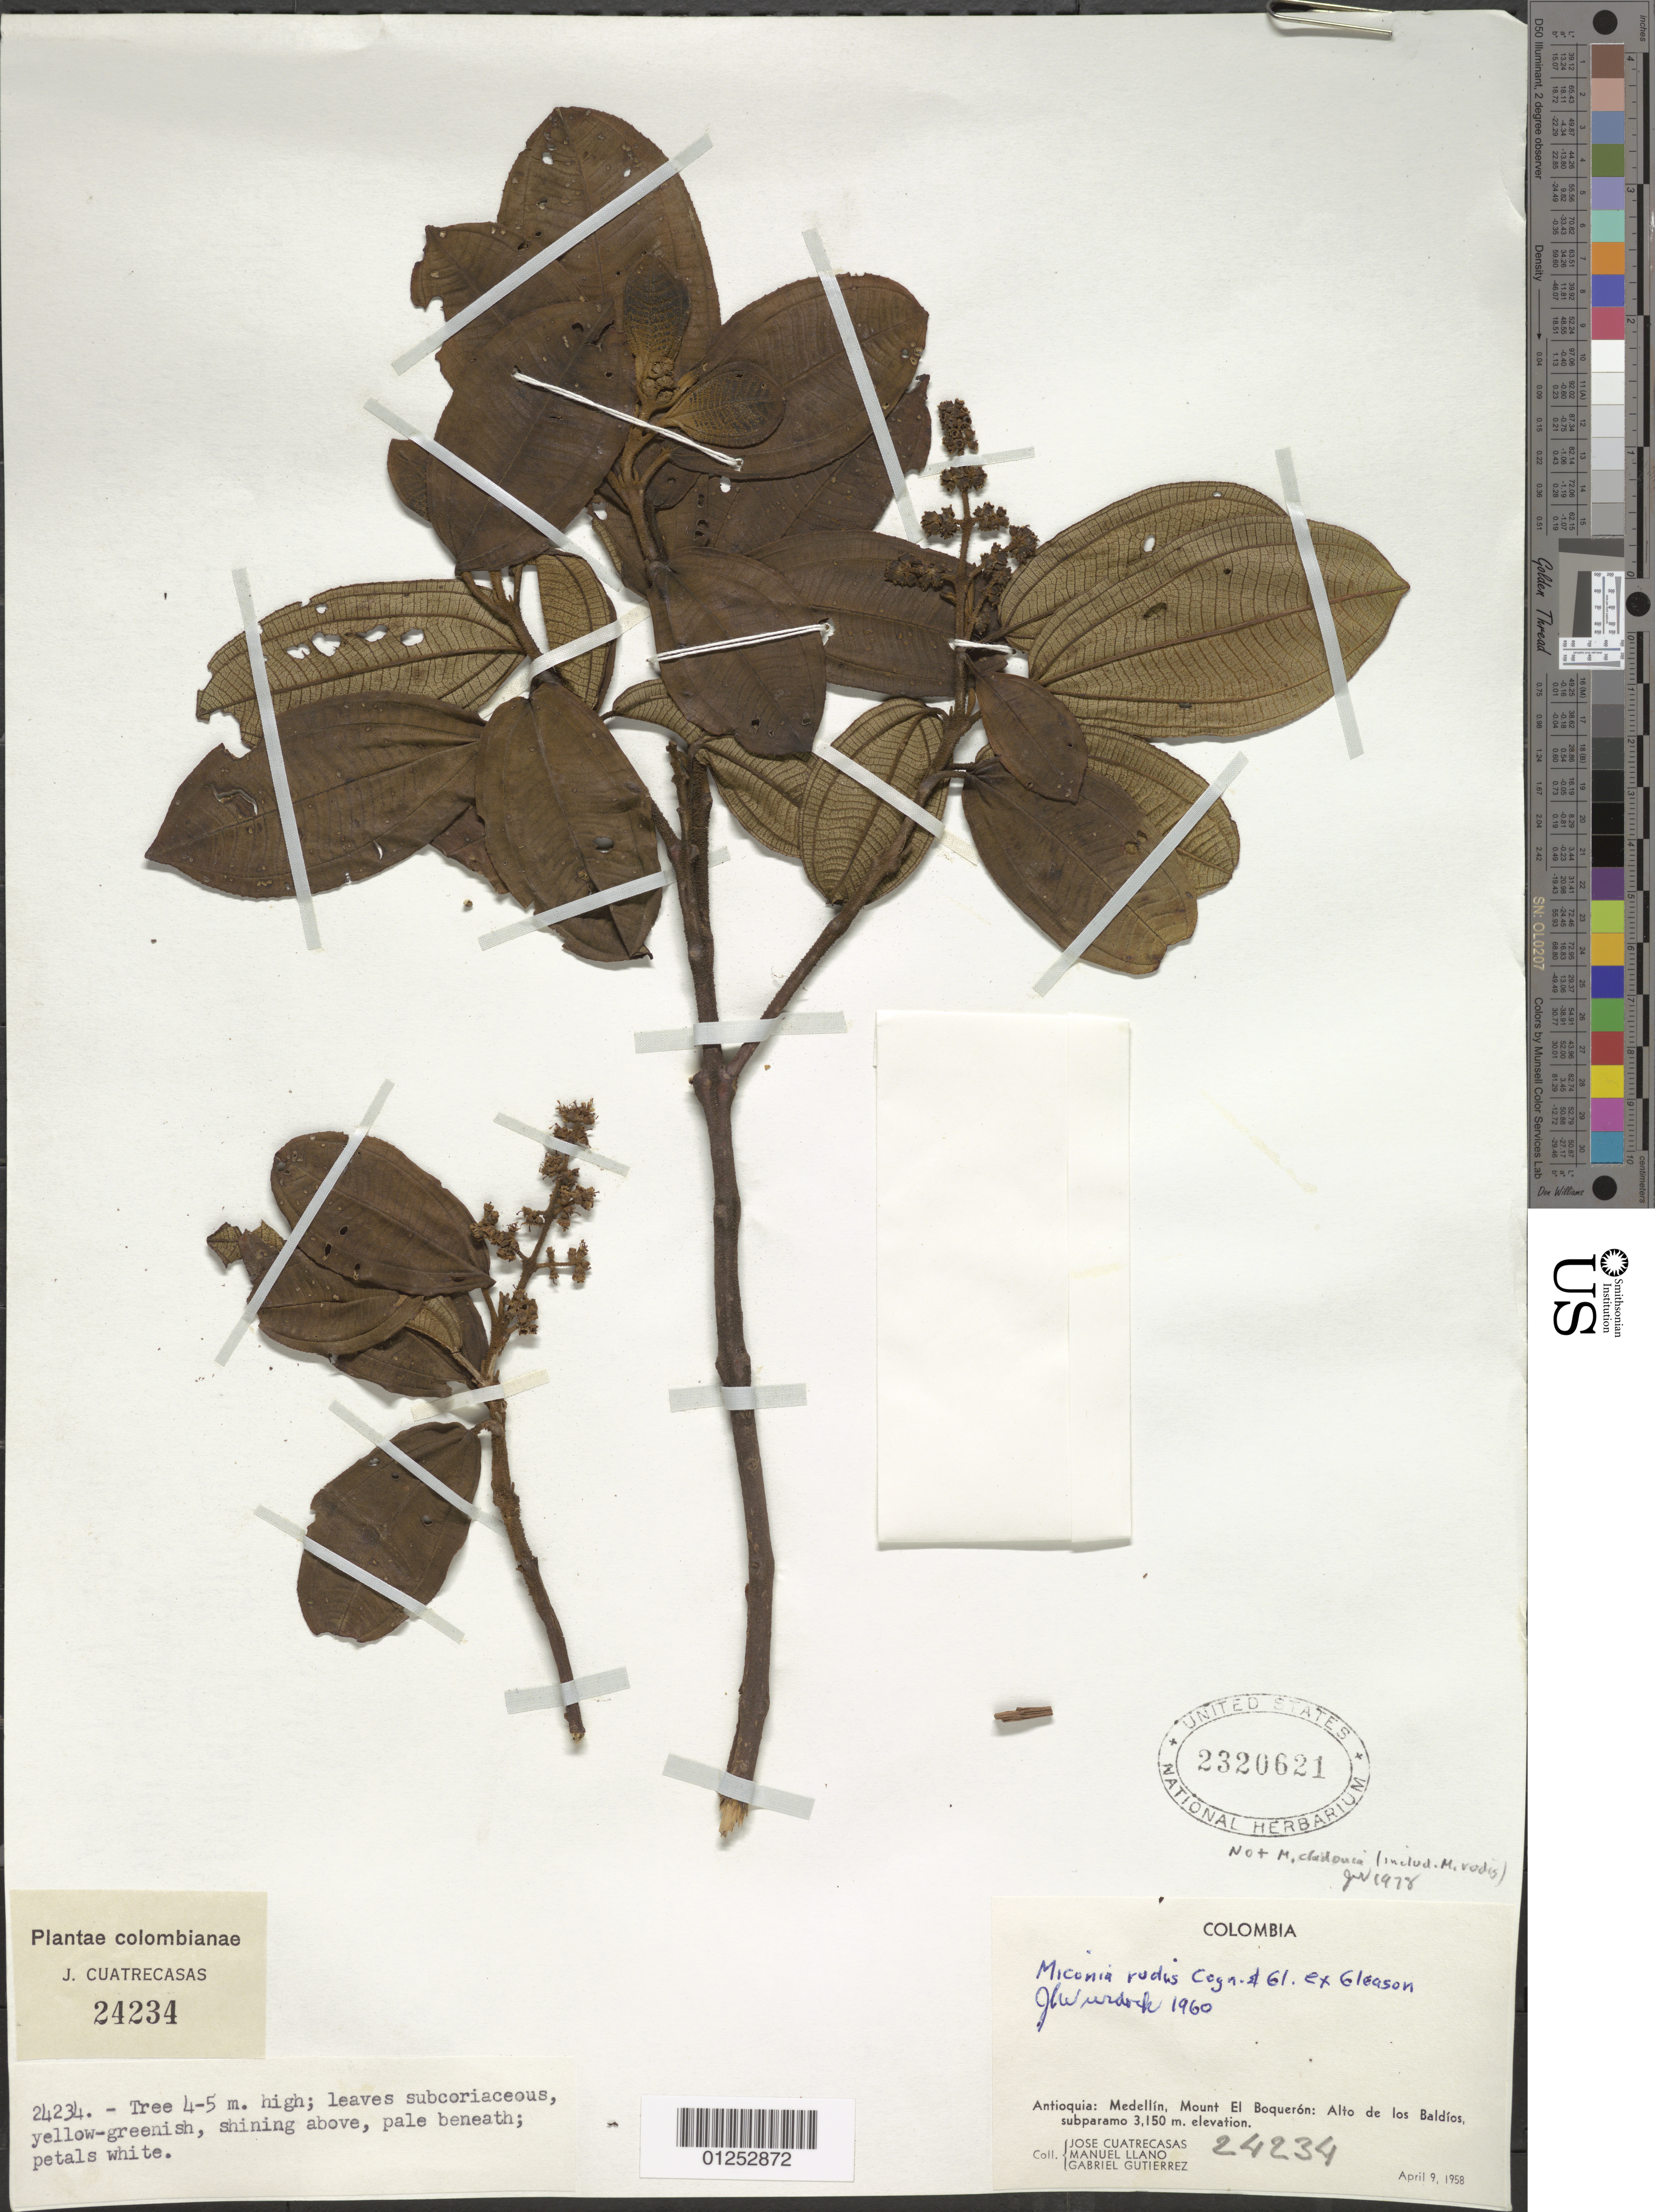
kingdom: Plantae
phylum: Tracheophyta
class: Magnoliopsida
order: Myrtales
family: Melastomataceae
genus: Miconia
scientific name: Miconia sp.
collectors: J. Cuatrecasas, M. Llano & G. Gutierrez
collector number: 24234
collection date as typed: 9 Apr 1958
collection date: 1958-04-09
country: Colombia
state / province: Antioquiá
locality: Medellín, Mount El Boquerón, Alto de los Baldíos, subparamo.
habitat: subparamo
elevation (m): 3150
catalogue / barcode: US 2320621